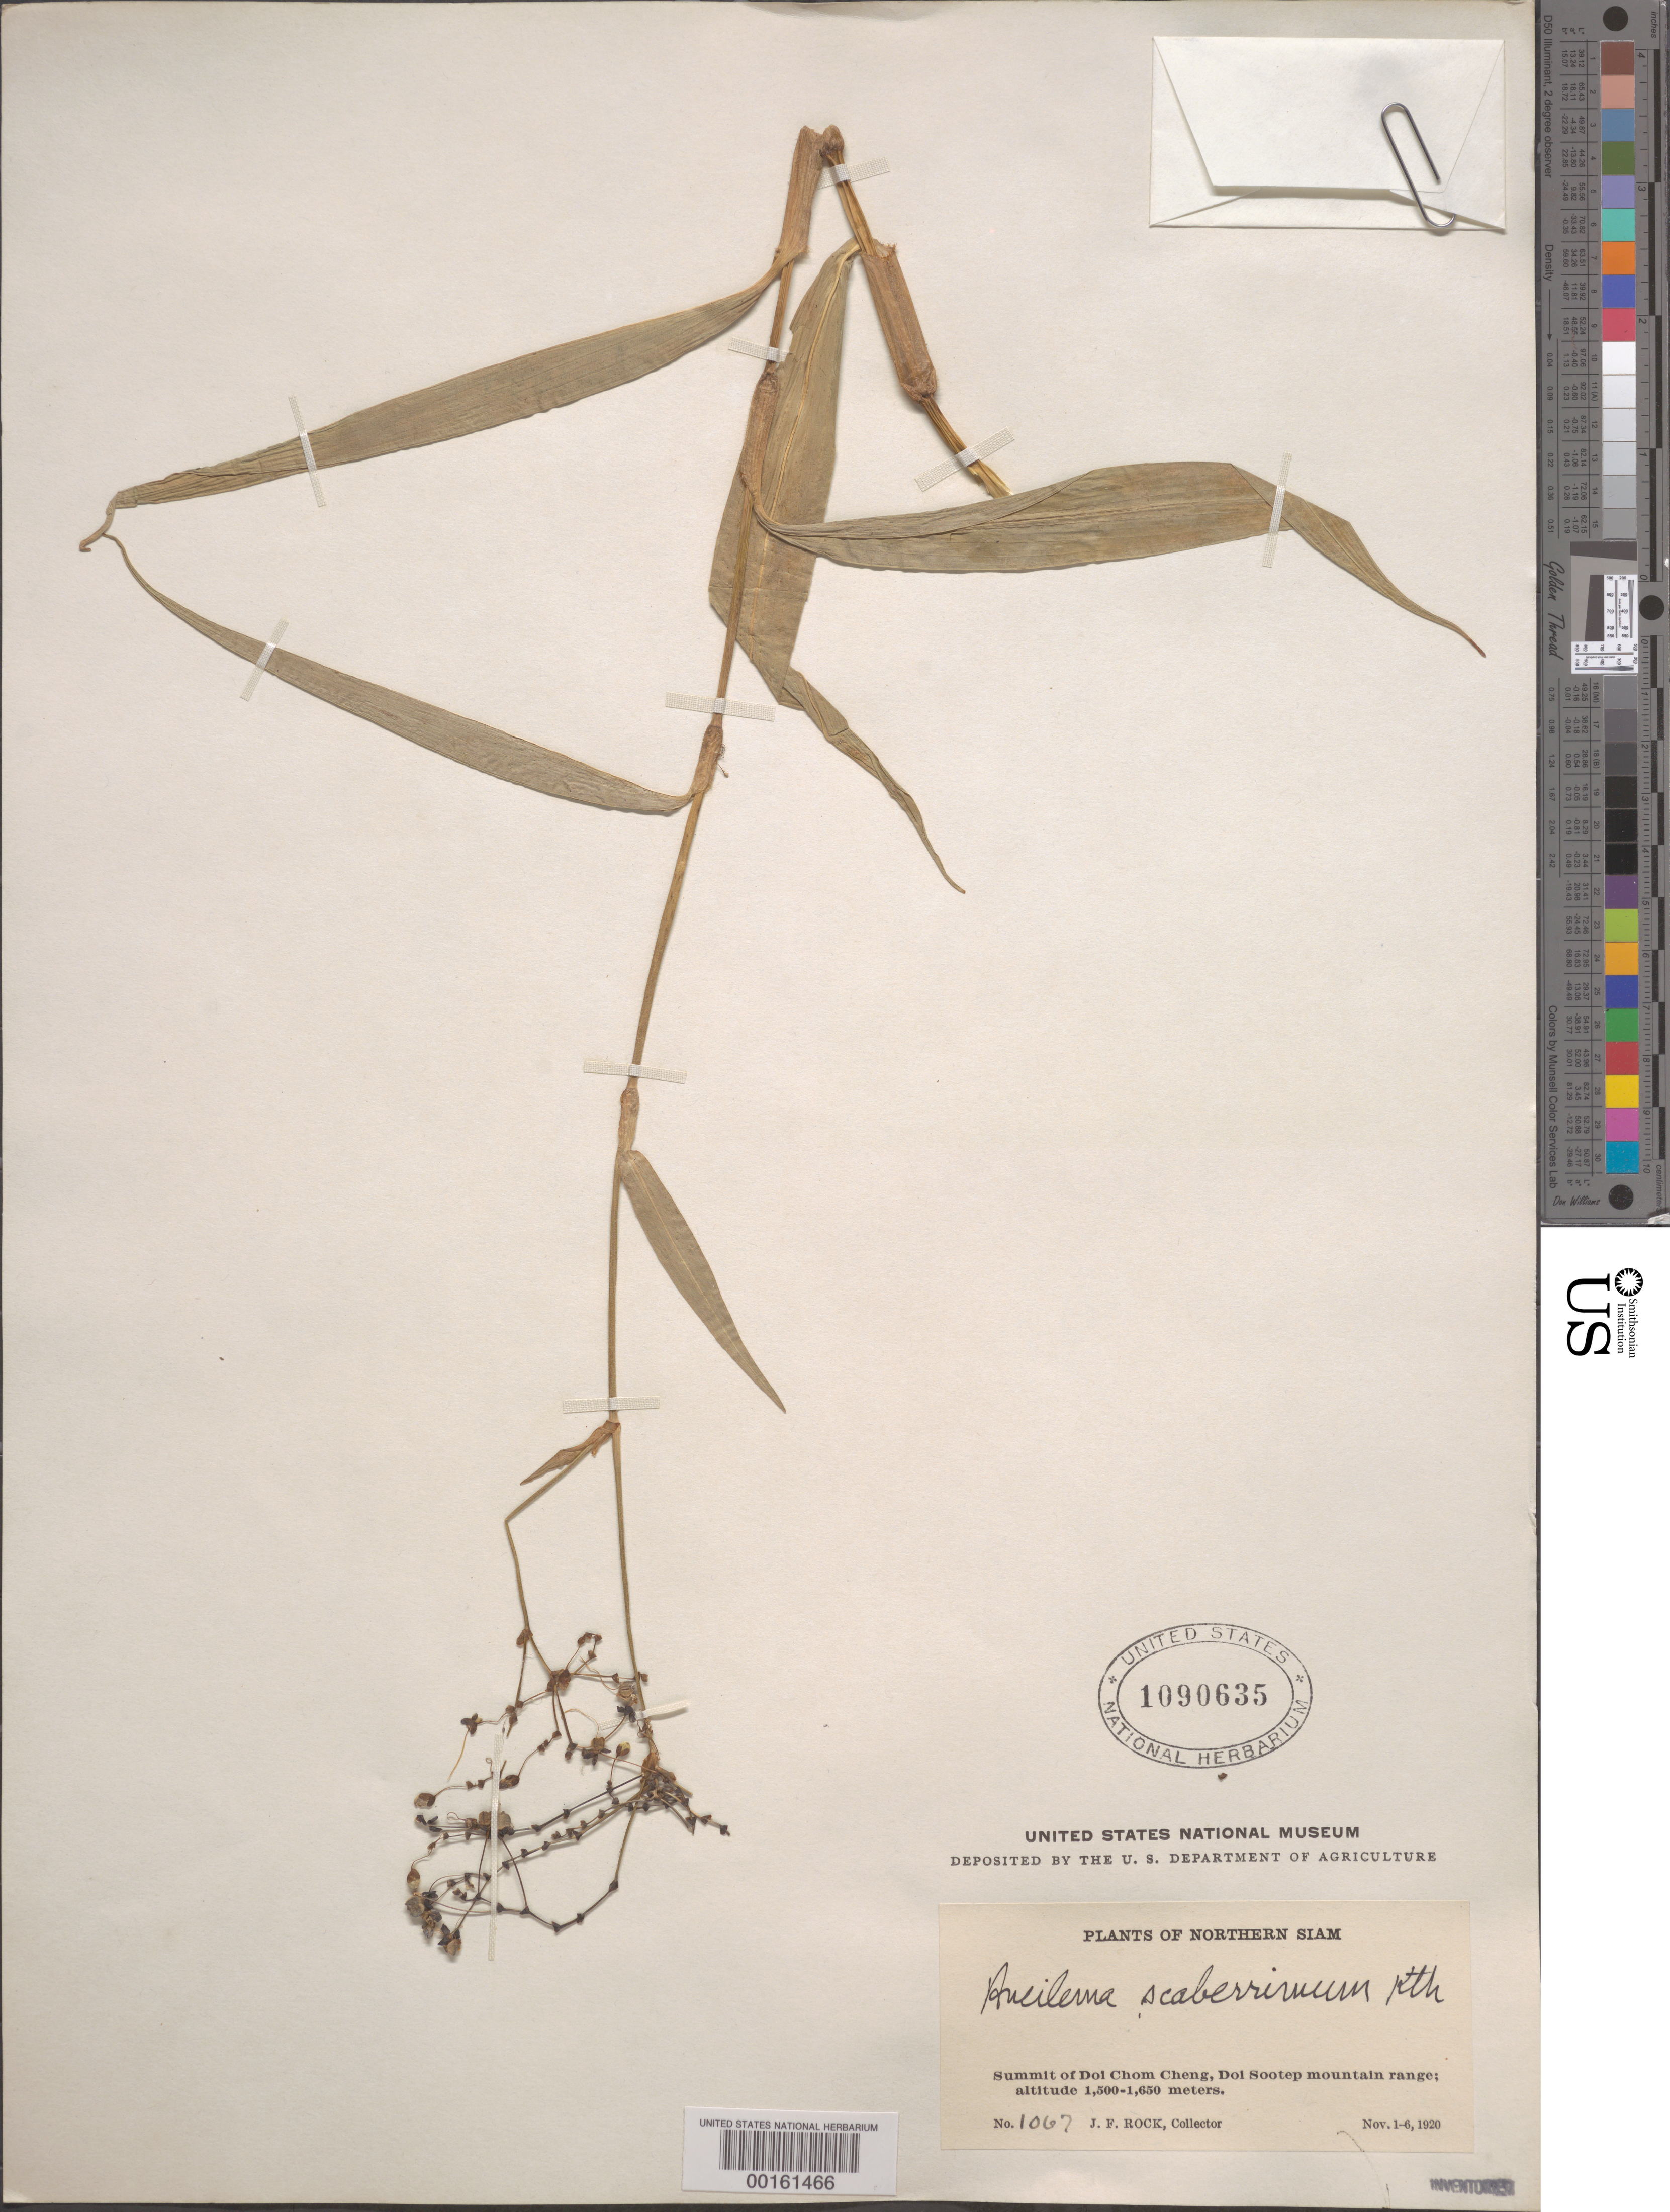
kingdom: Plantae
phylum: Tracheophyta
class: Liliopsida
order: Commelinales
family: Commelinaceae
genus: Rhopalephora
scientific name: Rhopalephora scaberrima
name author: (Blume) Faden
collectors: J. F. Rock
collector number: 1067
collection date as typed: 01 Nov 1920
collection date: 1920-11-01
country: Thailand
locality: Summit of doi chom cheng, doi sootep mountain range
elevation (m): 1500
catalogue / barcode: US 1090635